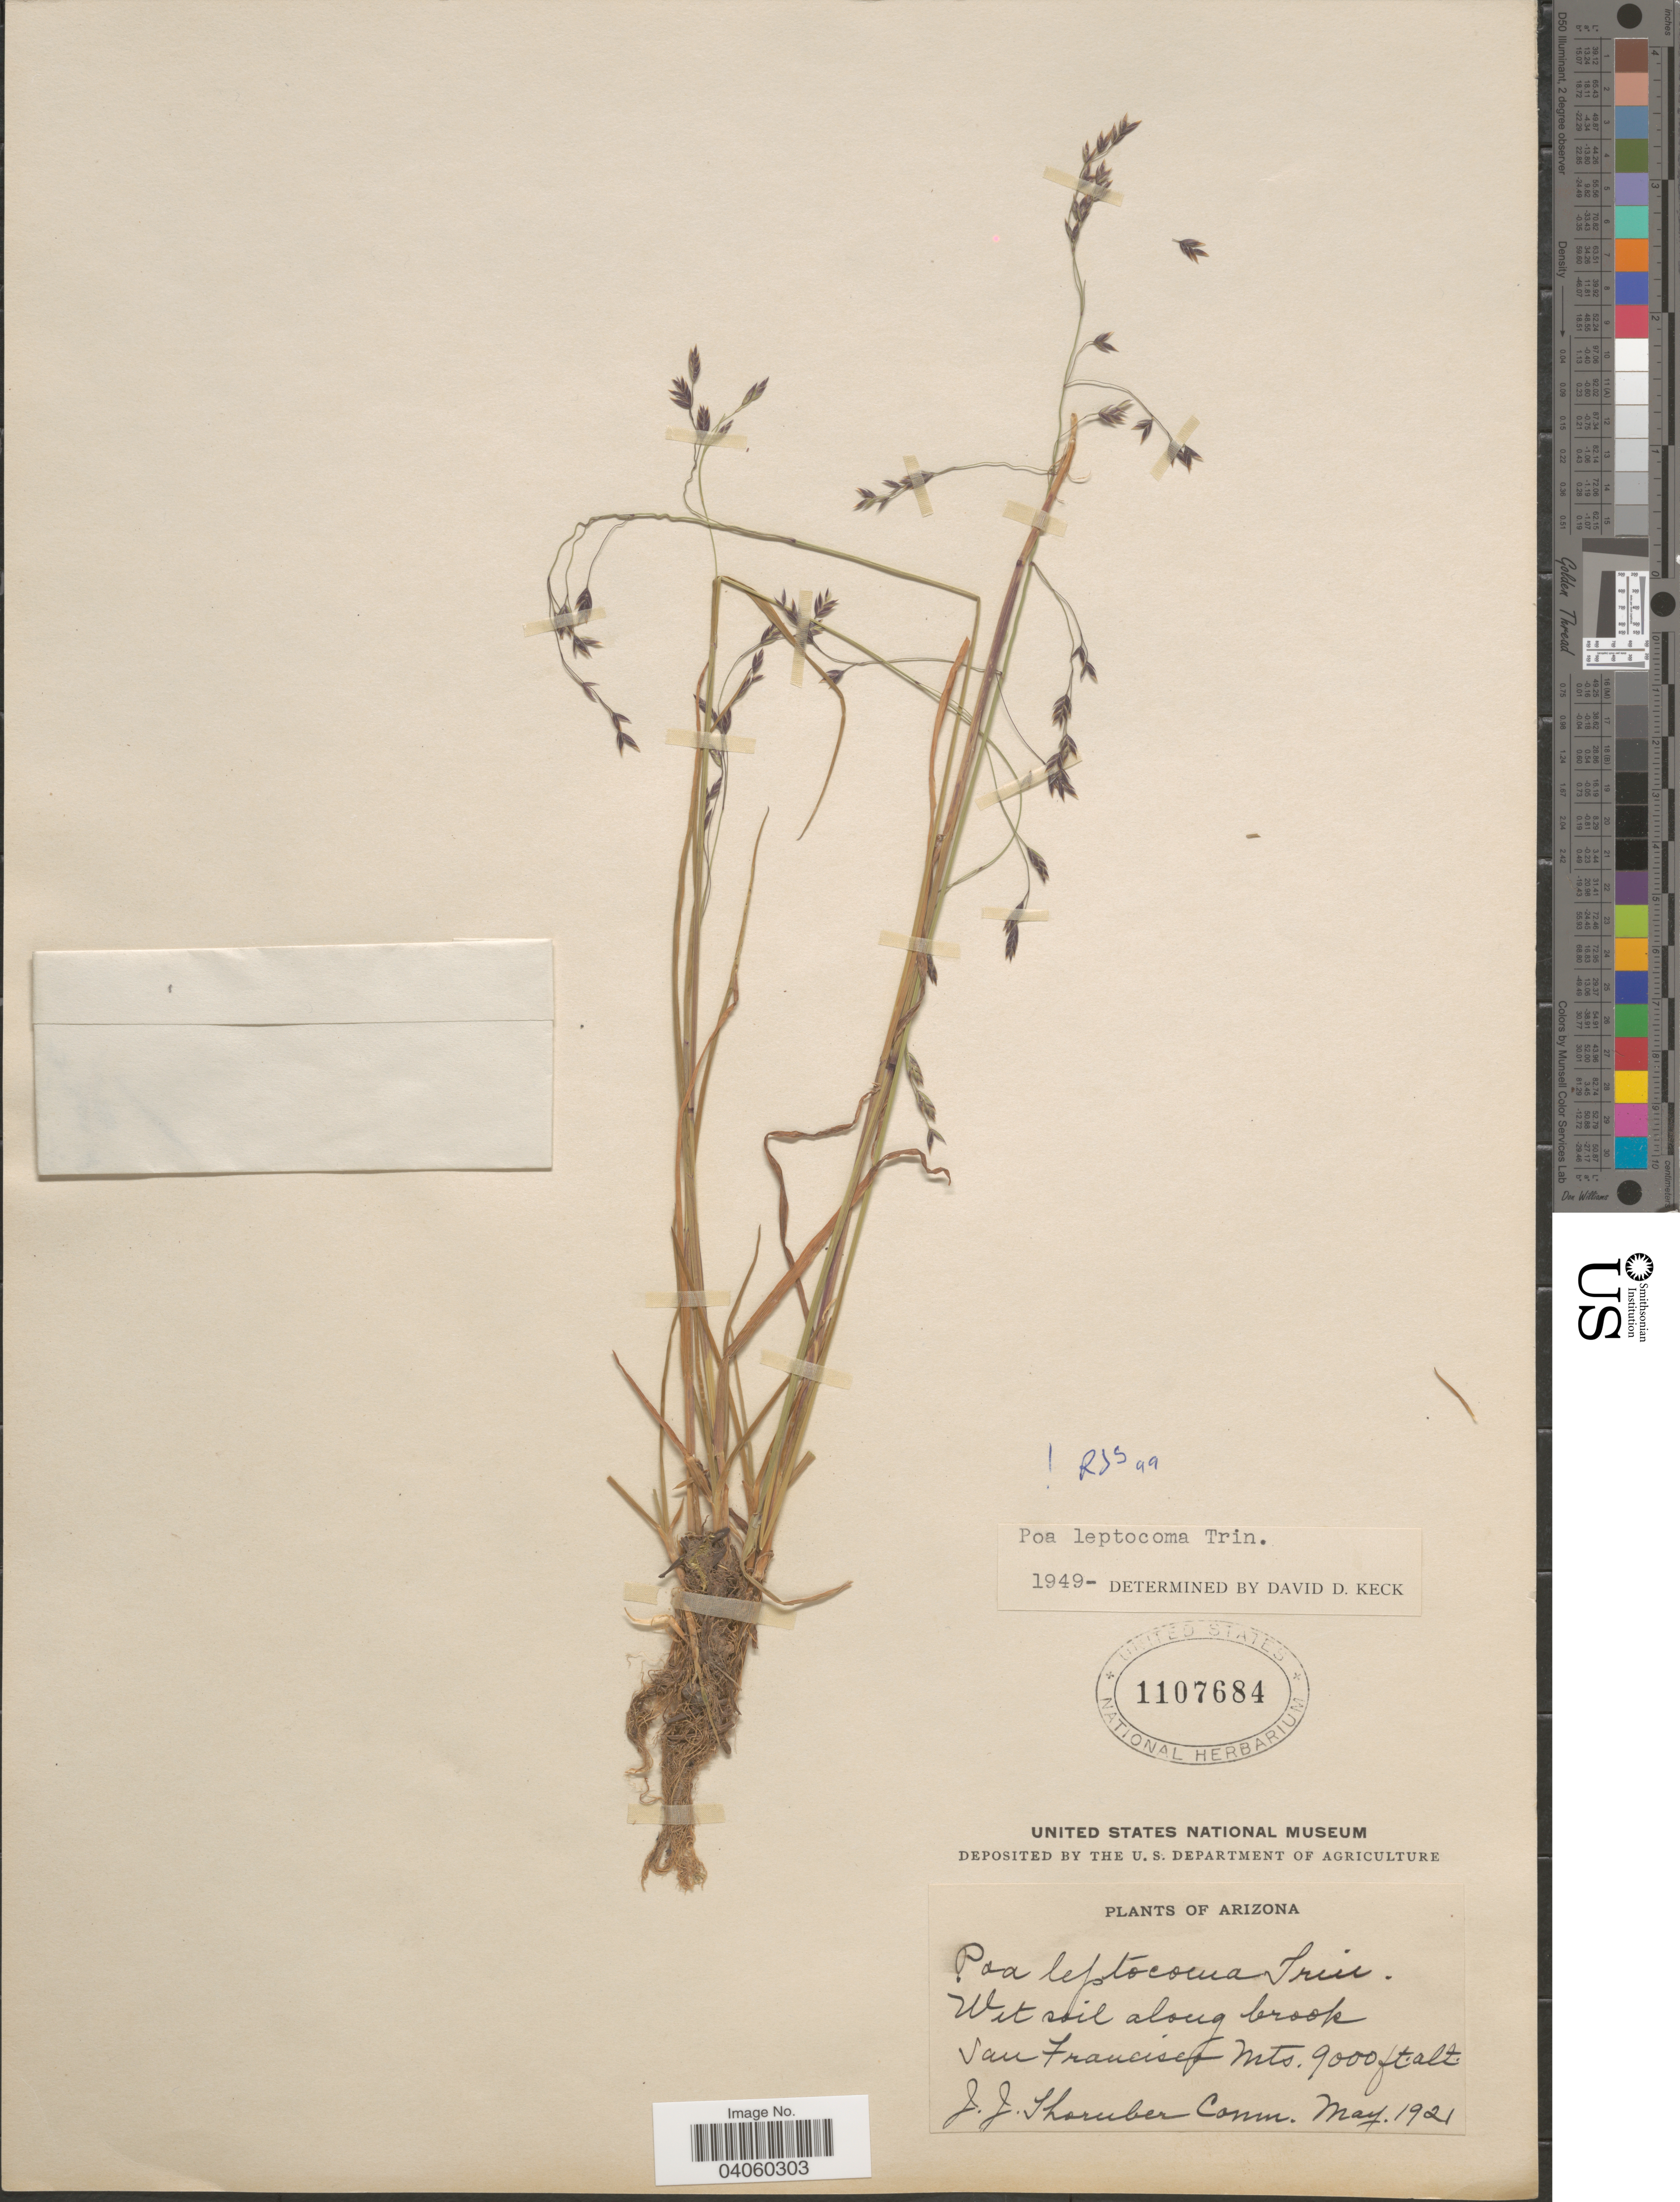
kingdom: Plantae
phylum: Tracheophyta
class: Liliopsida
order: Poales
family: Poaceae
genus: Poa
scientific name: Poa leptocoma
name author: Trin.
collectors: J. Thornber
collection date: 1921-05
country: United States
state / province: Arizona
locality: Along brook San Francisco Mts.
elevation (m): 2743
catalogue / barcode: US 1107684